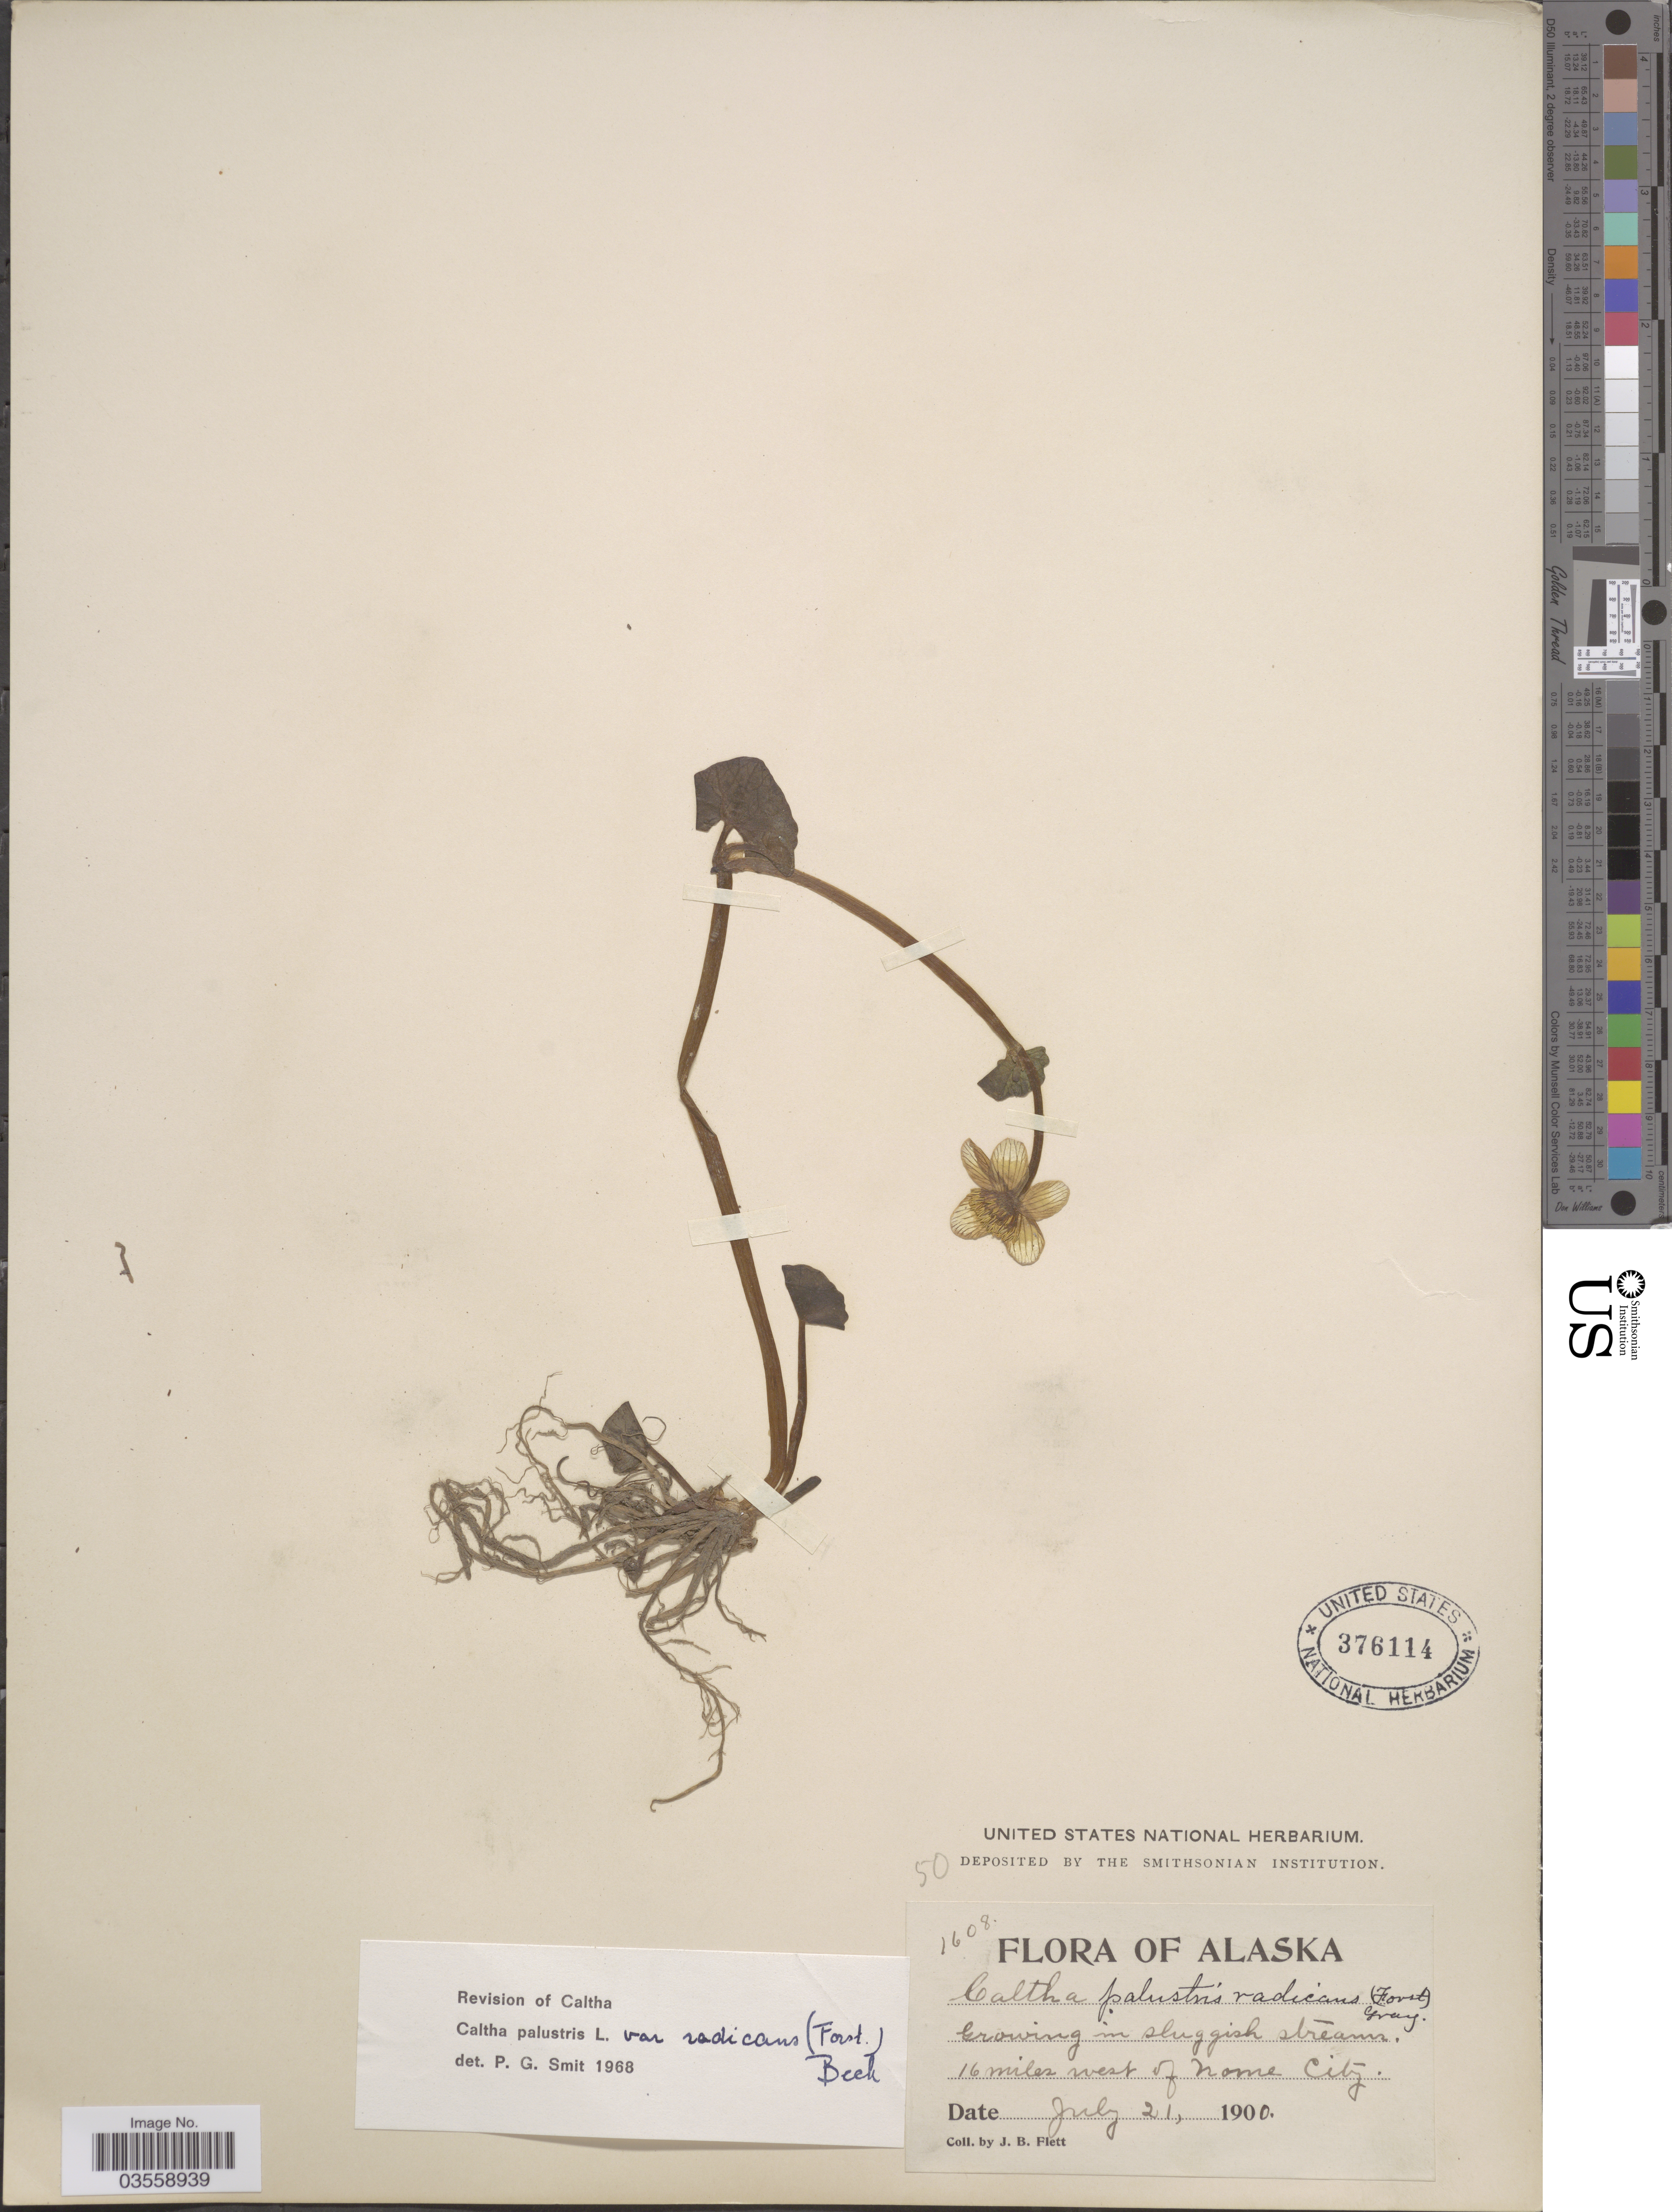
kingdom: Plantae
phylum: Tracheophyta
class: Magnoliopsida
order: Ranunculales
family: Ranunculaceae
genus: Caltha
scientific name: Caltha palustris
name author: L.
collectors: J. Flett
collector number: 1608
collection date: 1900-07-21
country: United States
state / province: Alaska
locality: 16 miles west of Nome City.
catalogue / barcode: US 376114